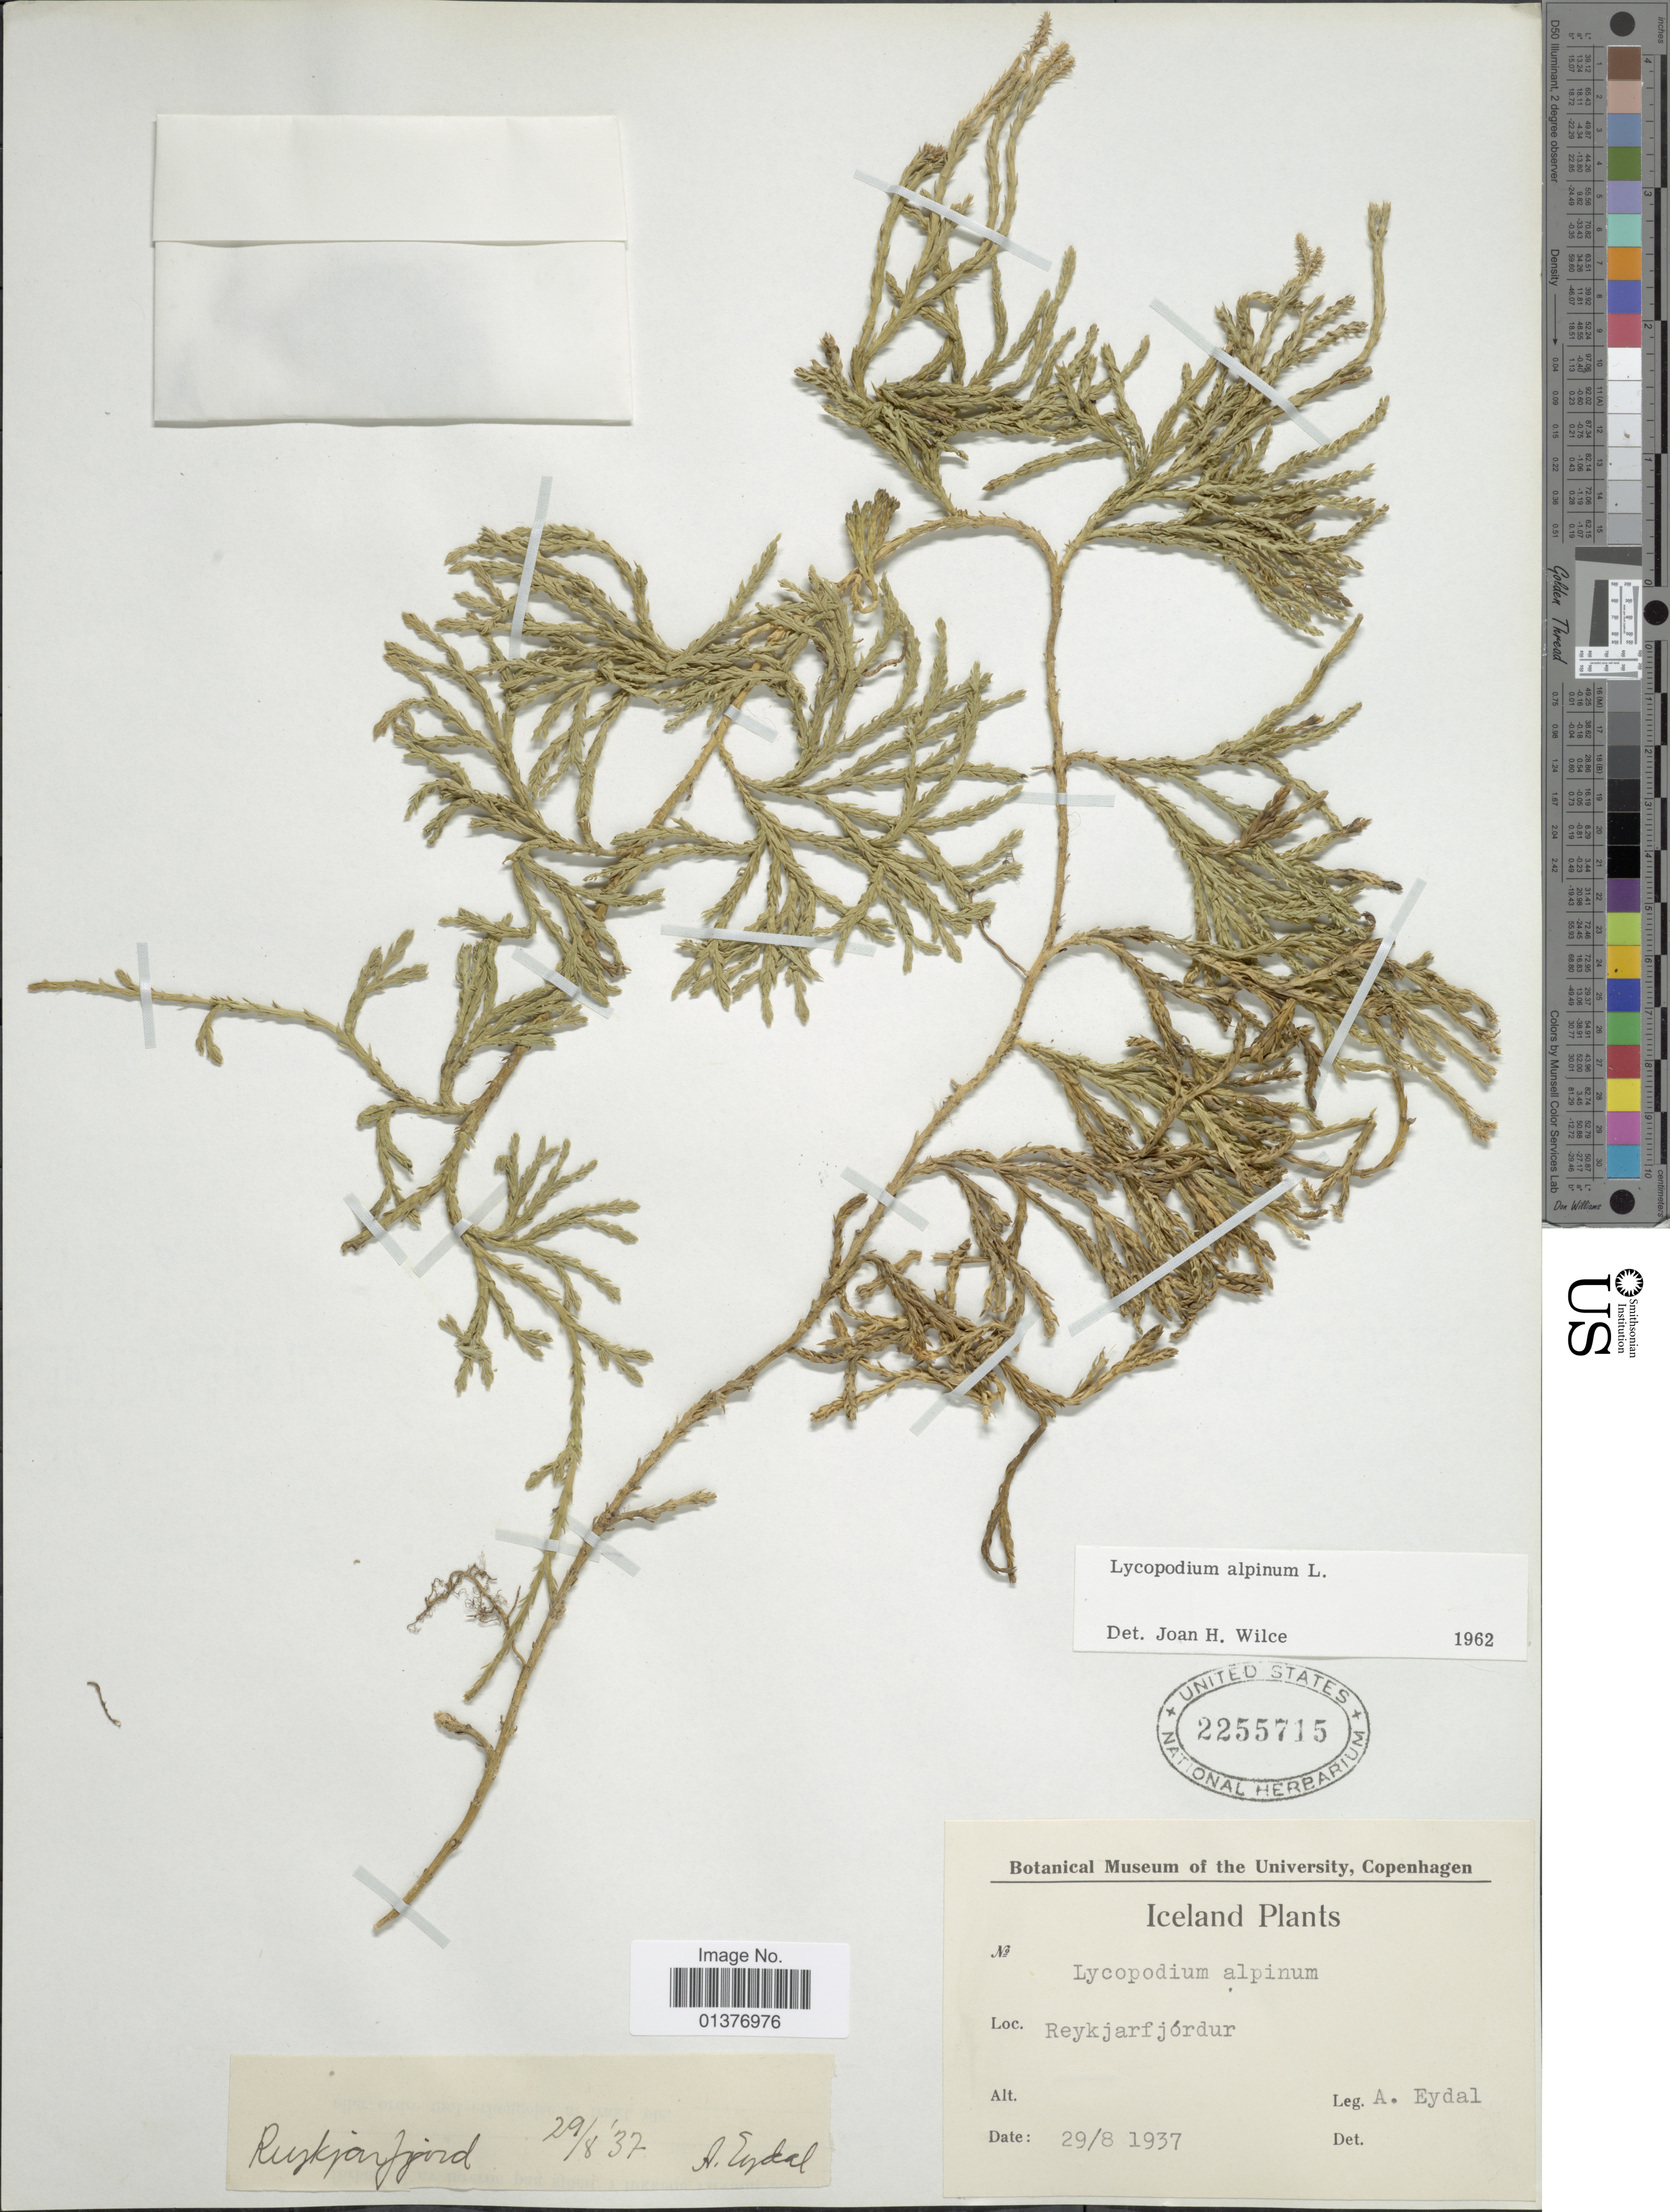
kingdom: Plantae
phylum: Tracheophyta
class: Lycopodiopsida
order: Lycopodiales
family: Lycopodiaceae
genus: Diphasiastrum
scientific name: Diphasiastrum alpinum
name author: (L.) Holub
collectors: A. Eydal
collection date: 1937-08-29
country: Iceland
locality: Reykjarfjórdur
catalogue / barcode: US 2255715